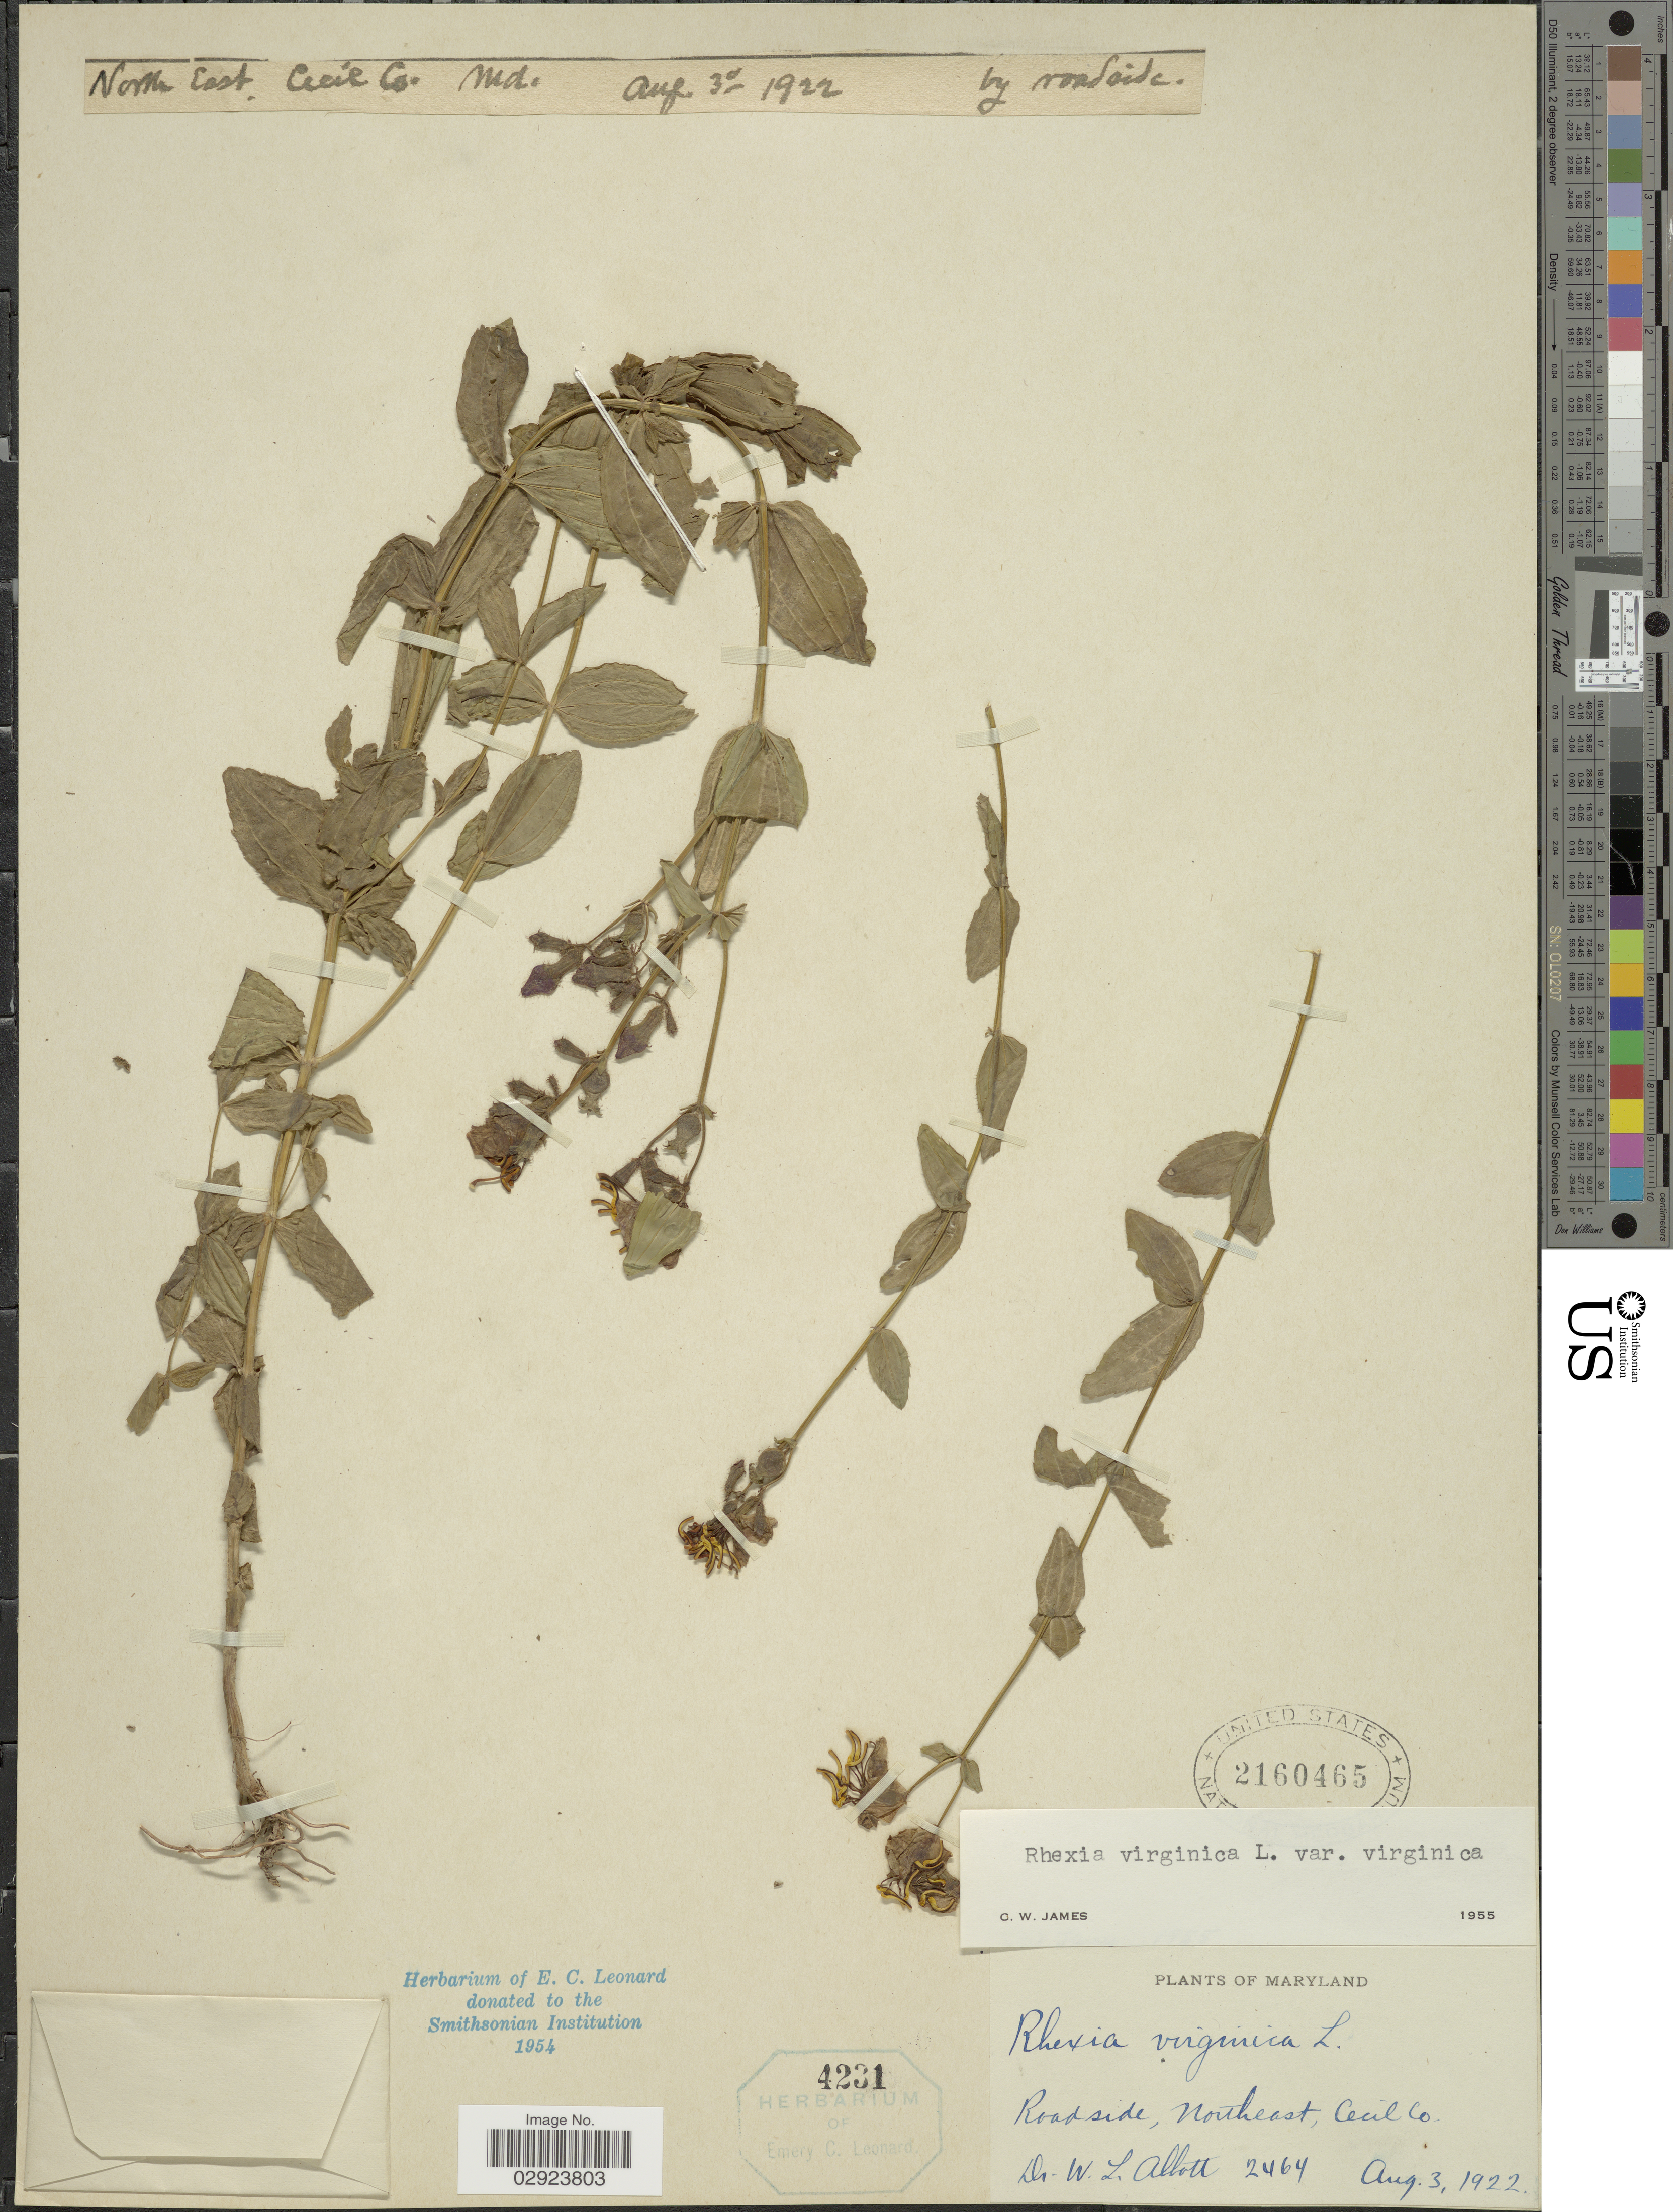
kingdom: Plantae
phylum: Tracheophyta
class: Magnoliopsida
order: Myrtales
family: Melastomataceae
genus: Rhexia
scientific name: Rhexia virginica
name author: L.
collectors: W. L. Abbott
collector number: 2464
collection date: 1922-08-03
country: United States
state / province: Maryland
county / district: Cecil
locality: Northeast, Cecil Co.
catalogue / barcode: US 2160465